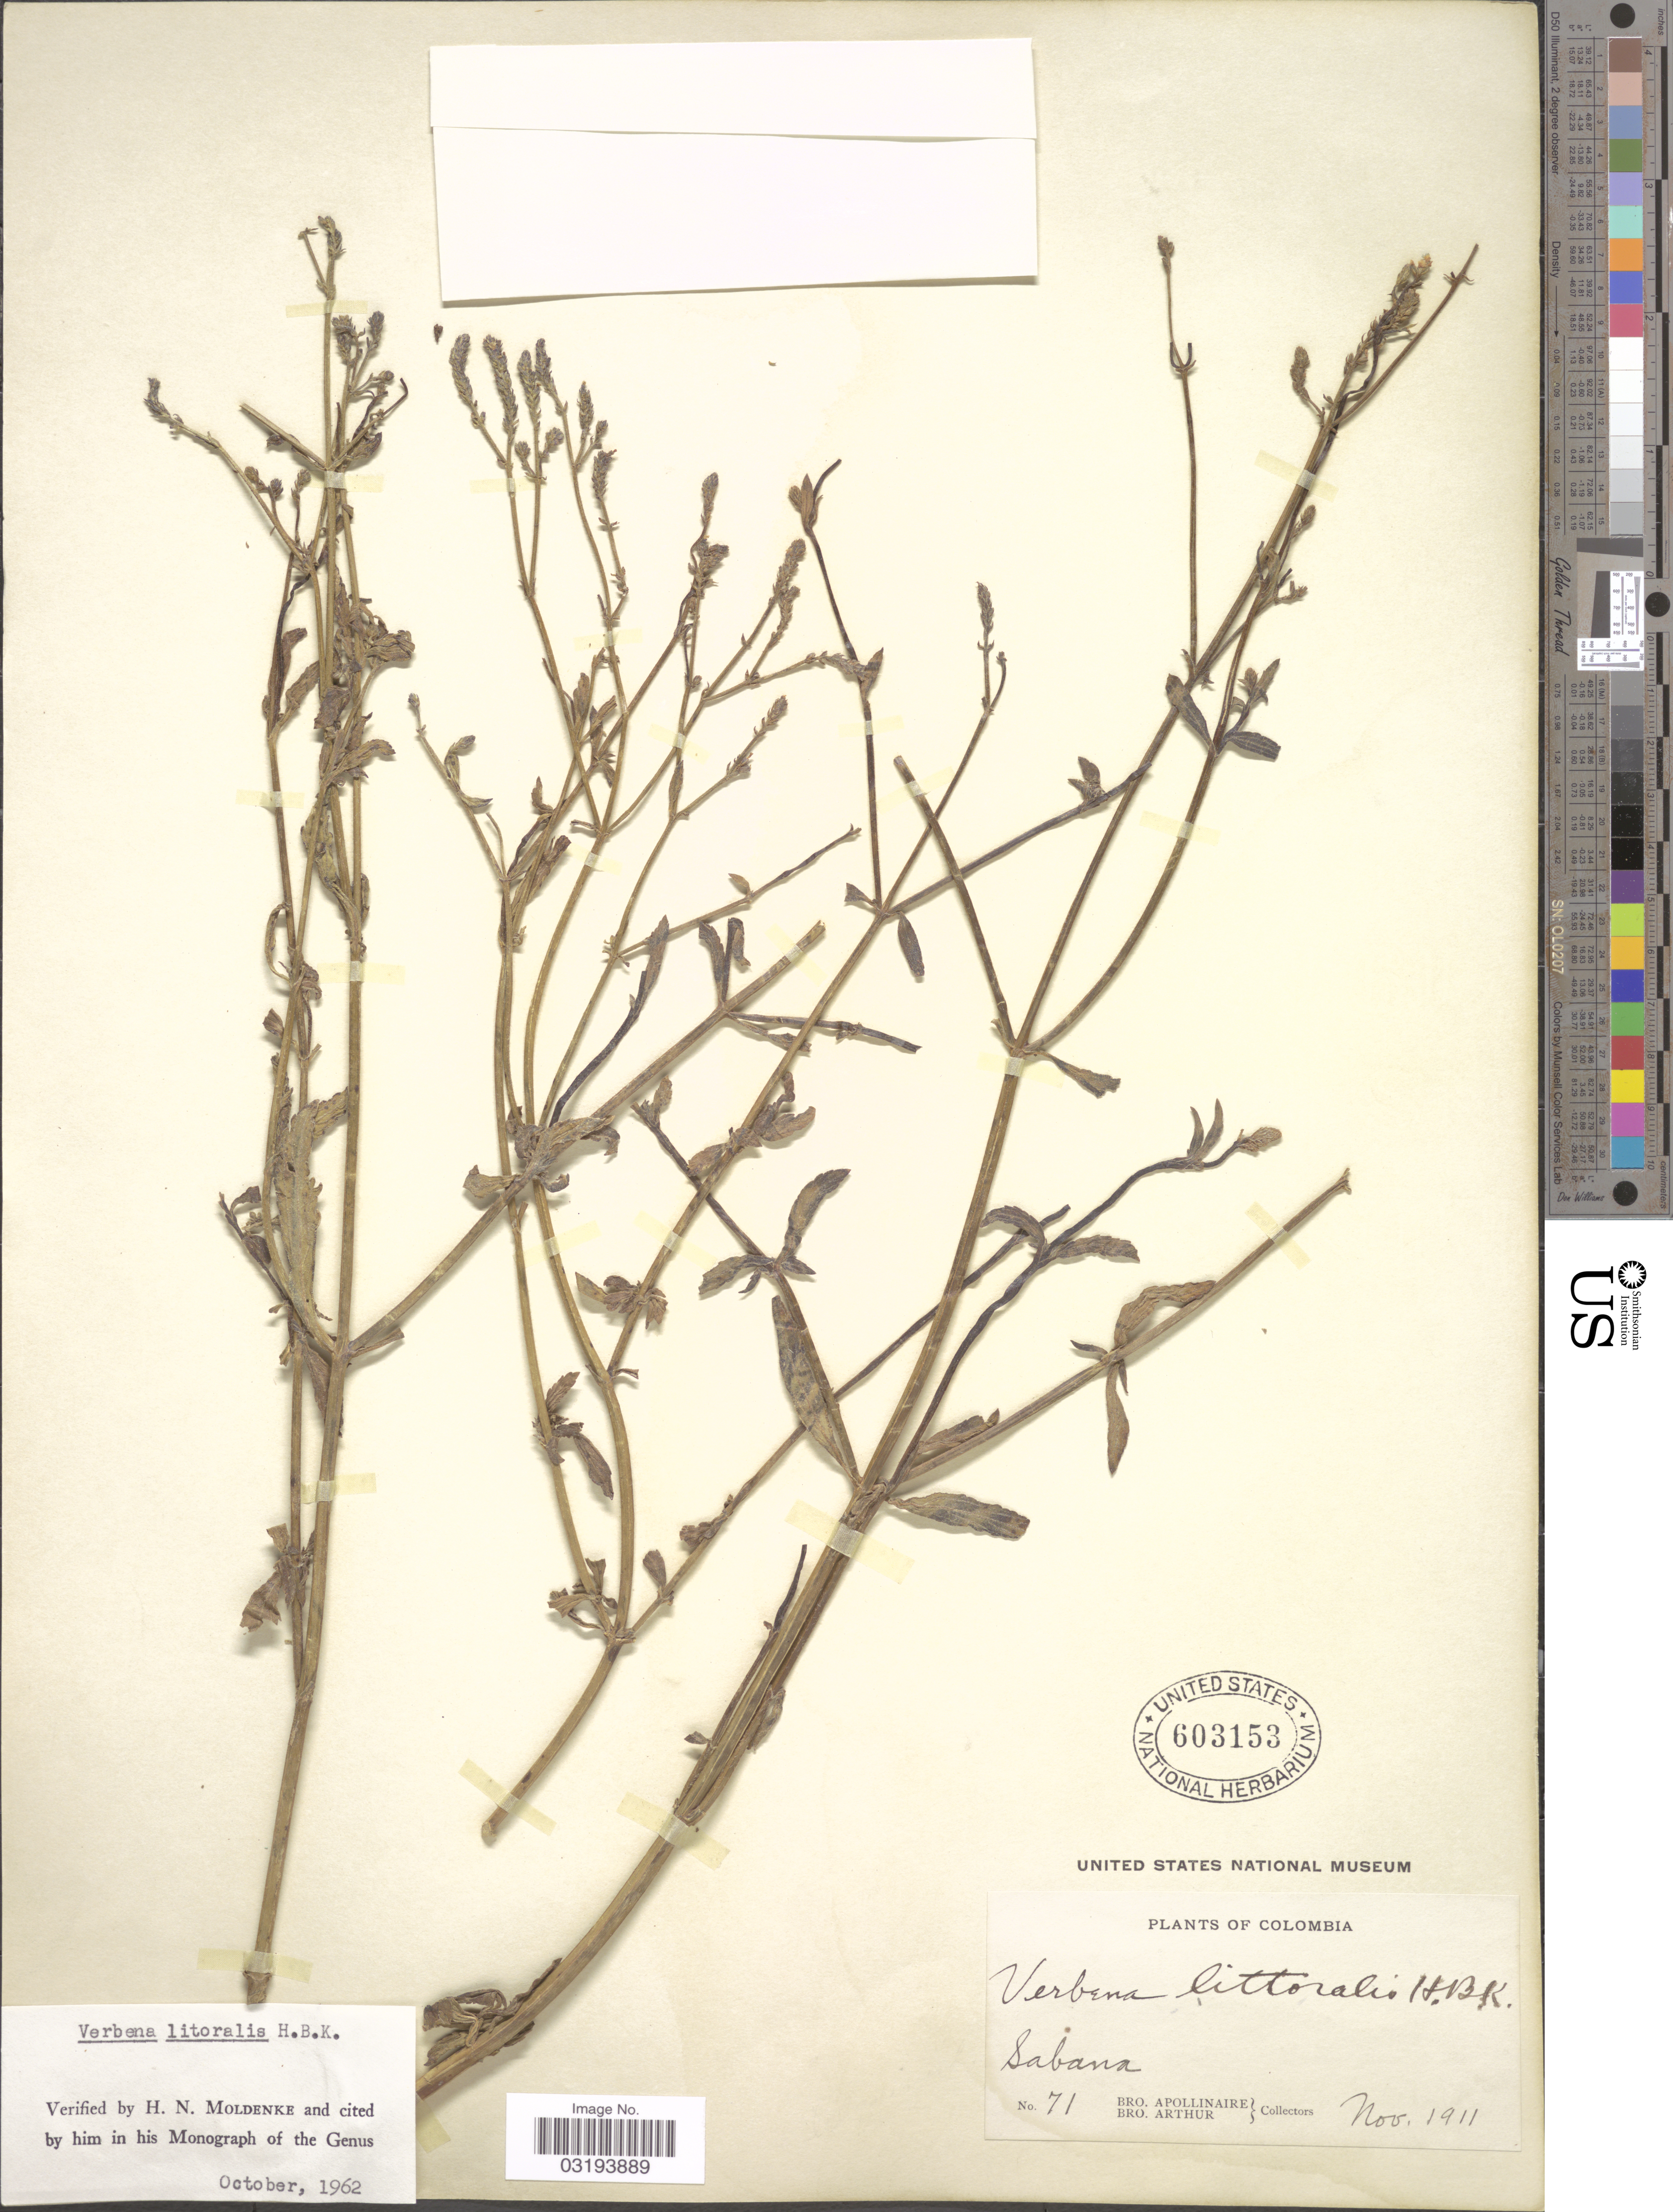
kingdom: Plantae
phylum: Tracheophyta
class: Magnoliopsida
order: Lamiales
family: Verbenaceae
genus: Verbena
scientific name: Verbena litoralis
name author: Kunth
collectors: Bro. Apollinaire & Bro. Arthur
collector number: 71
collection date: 1911-11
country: Colombia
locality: Sabana.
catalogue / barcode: US 603153